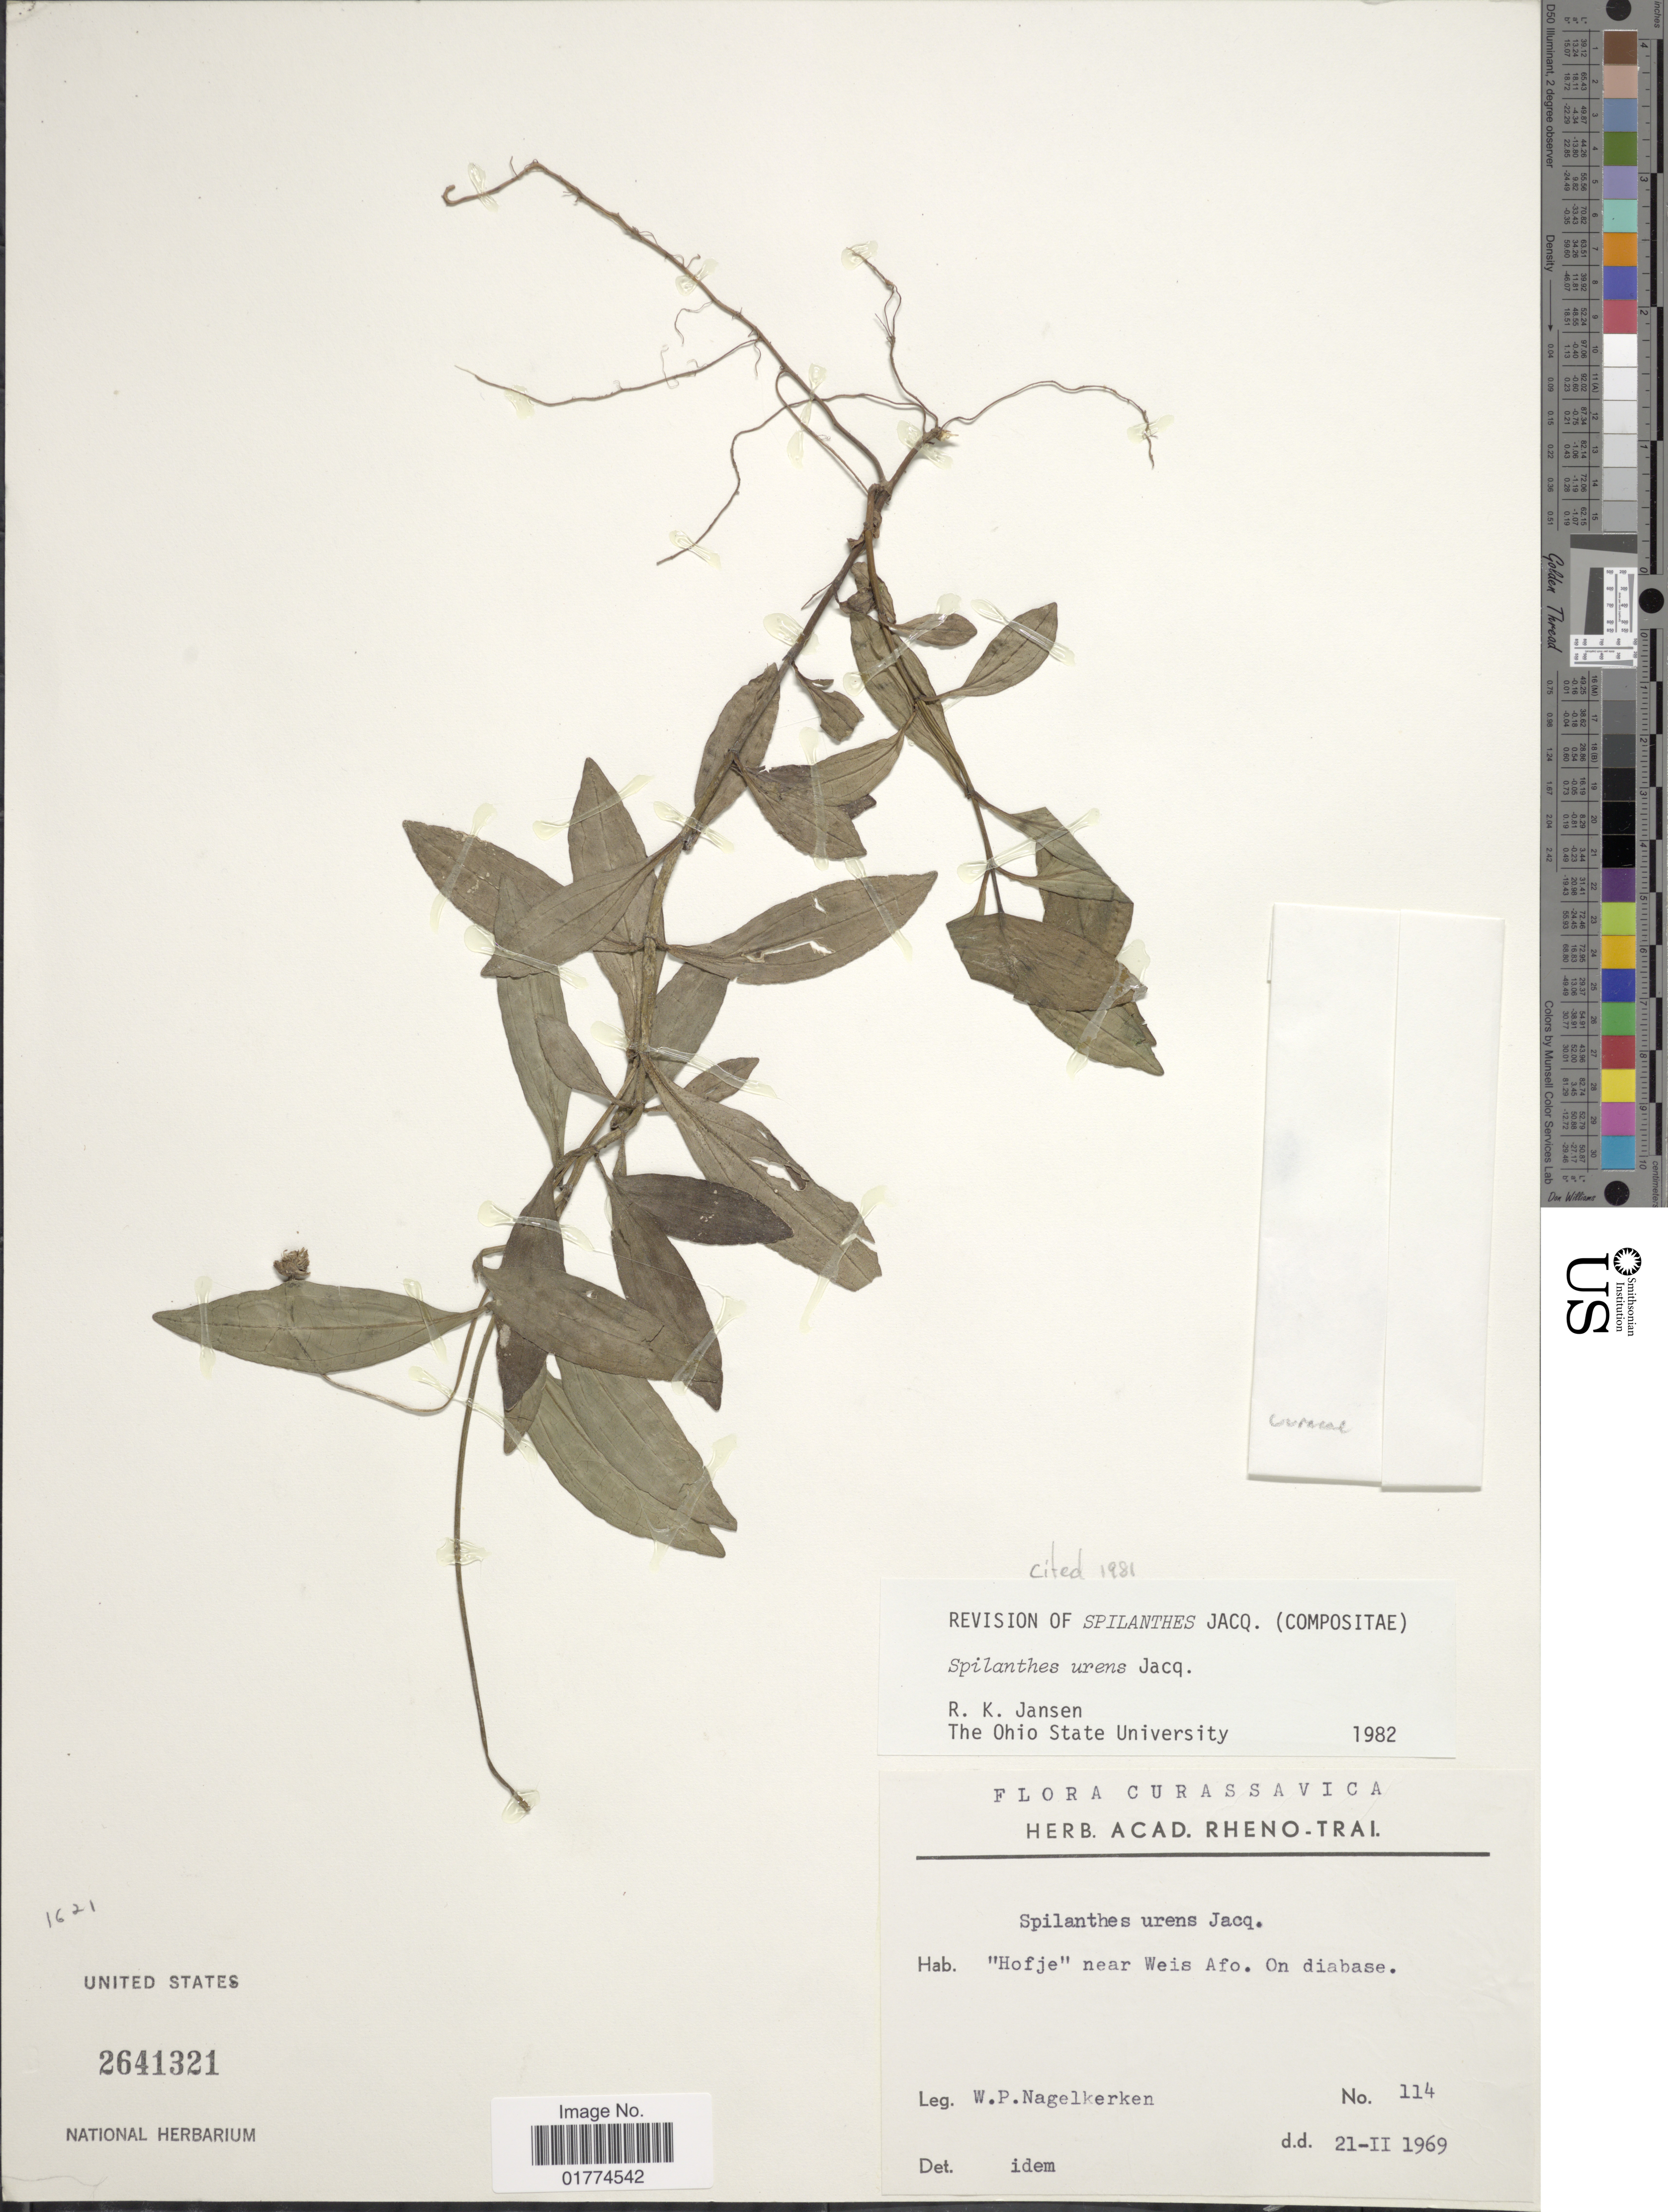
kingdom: Plantae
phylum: Tracheophyta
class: Magnoliopsida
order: Asterales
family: Asteraceae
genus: Spilanthes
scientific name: Spilanthes urens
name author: Jacq.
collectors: W. Nagelkerken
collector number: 114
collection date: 1969-02-21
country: Curaçao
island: Curaçao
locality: Curassavica. "Hofje" near Weis Afo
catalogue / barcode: US 2641321